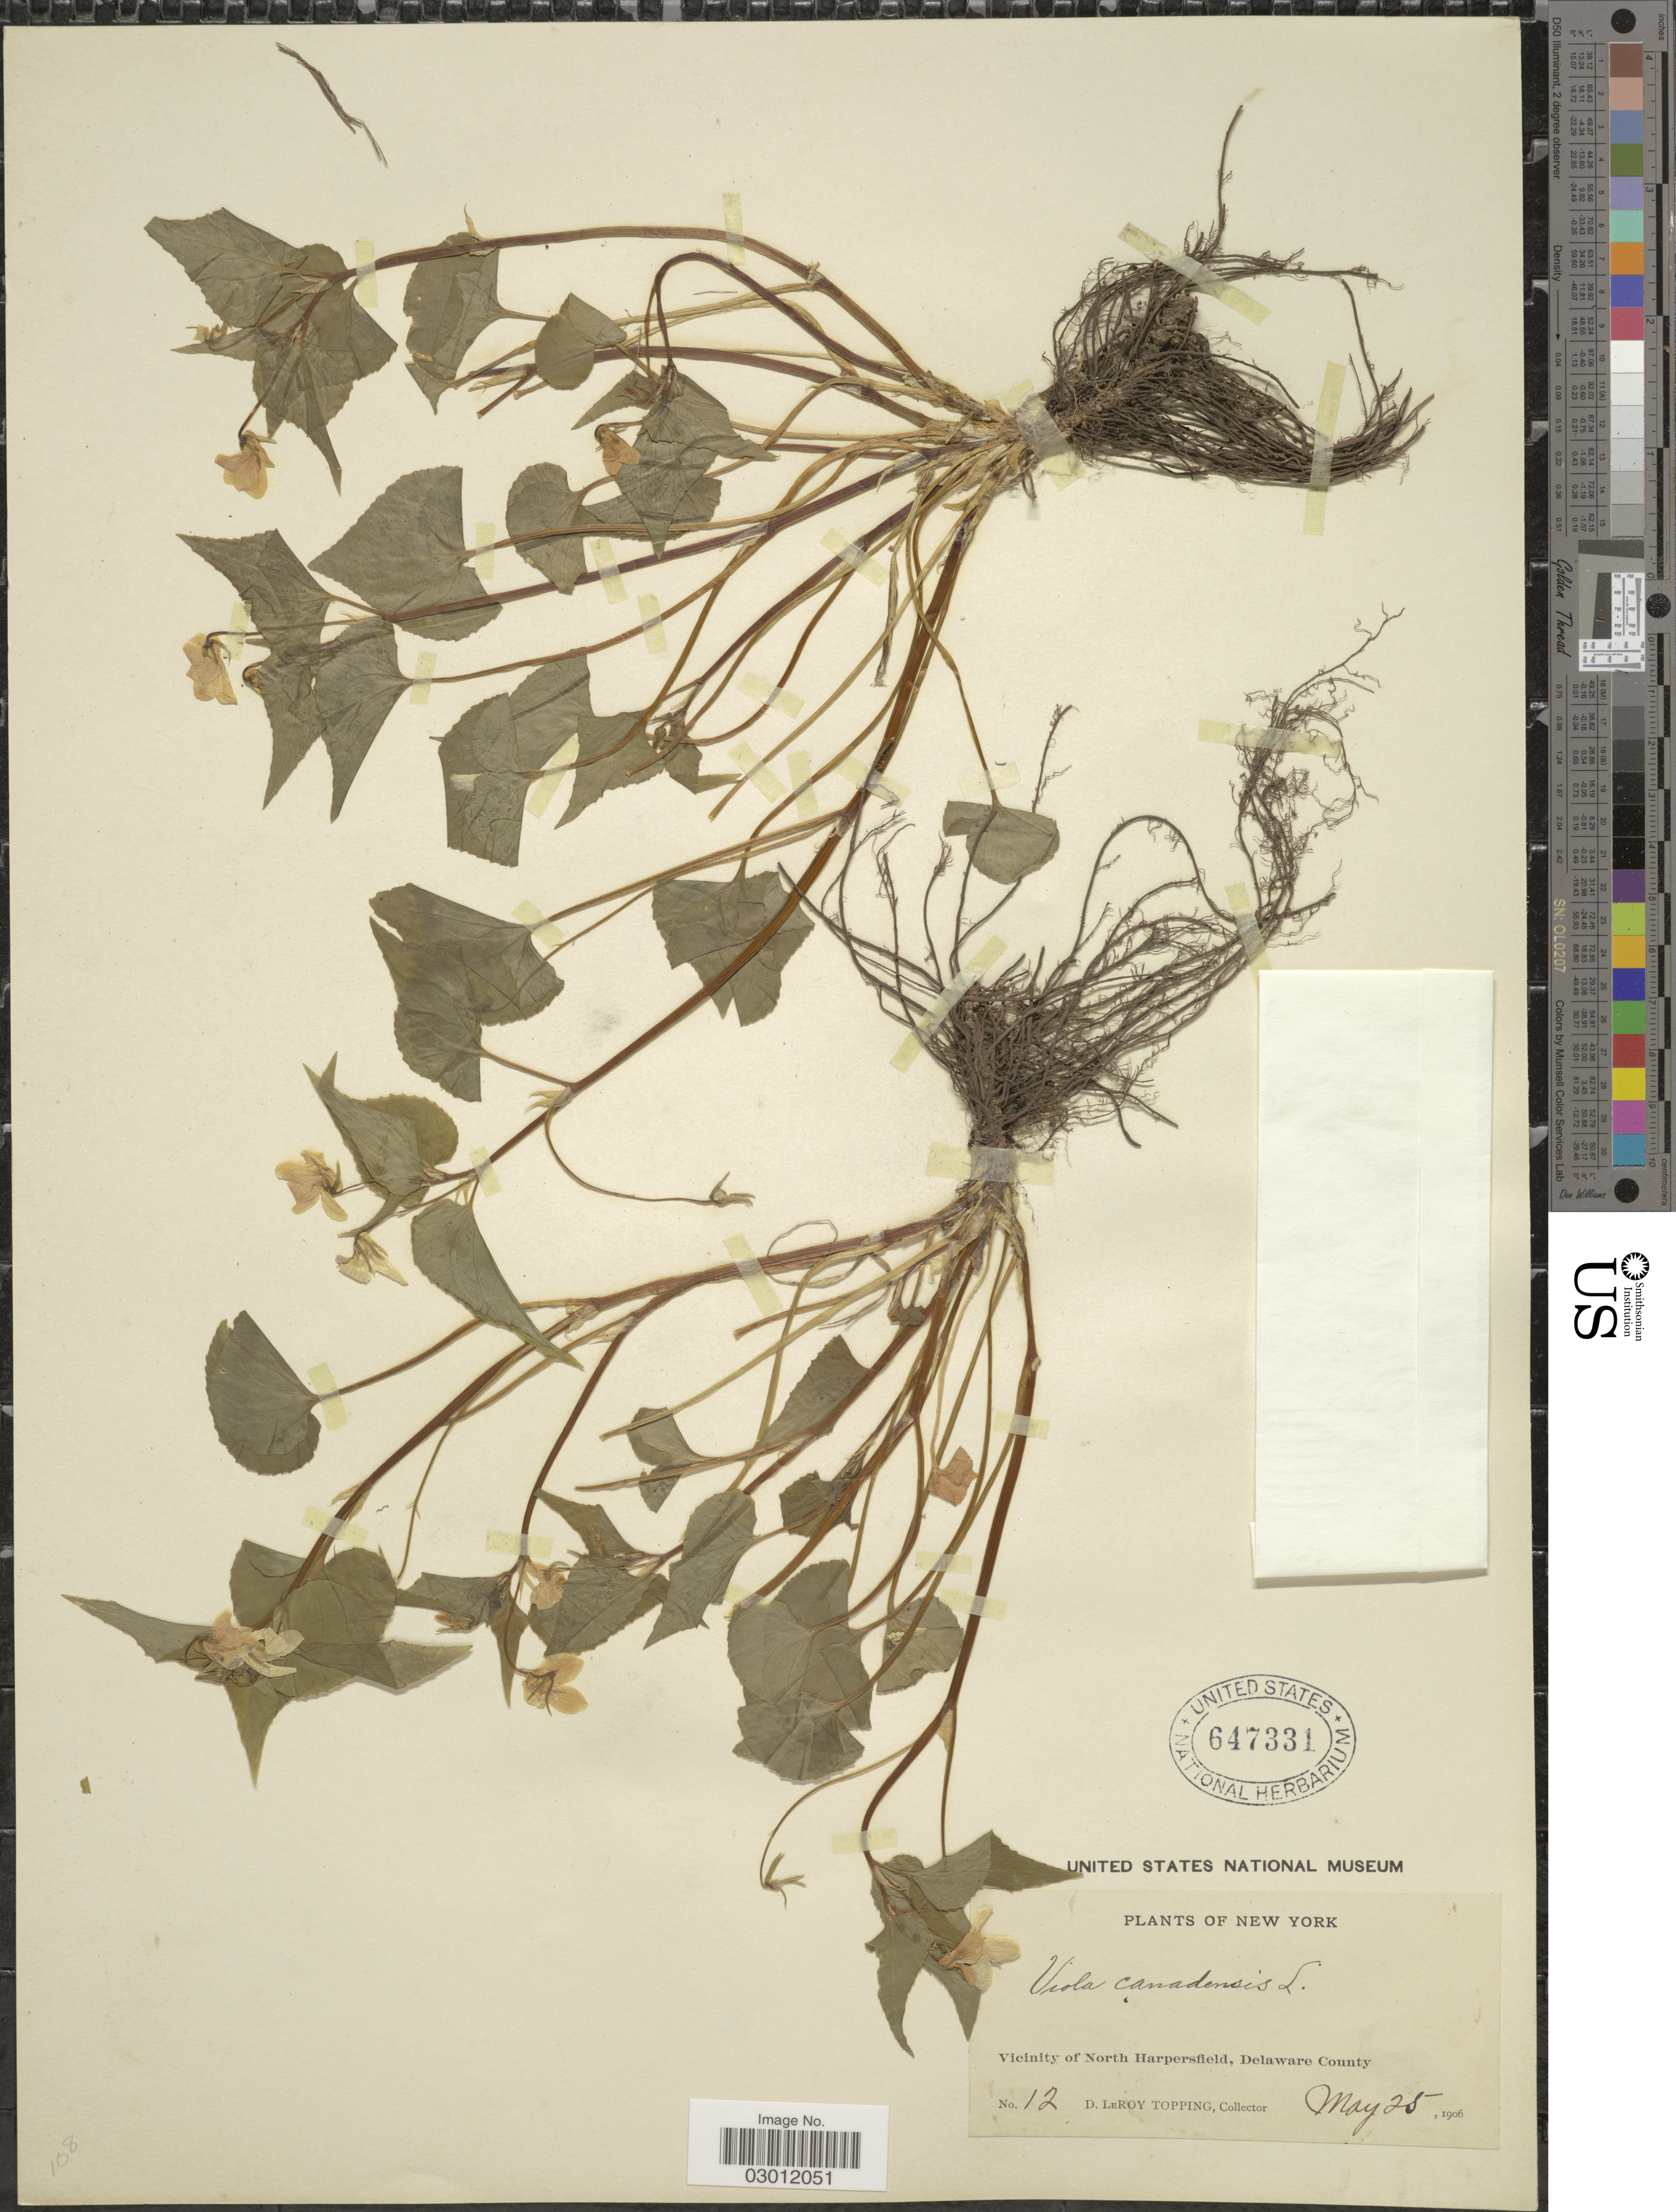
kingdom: Plantae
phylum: Tracheophyta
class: Magnoliopsida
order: Malpighiales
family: Violaceae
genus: Viola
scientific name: Viola canadensis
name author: L.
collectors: D. L. Topping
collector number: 12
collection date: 1906-05-25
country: United States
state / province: New York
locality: Vicinity of North Harpersfield, Delaware County.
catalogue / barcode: US 647331